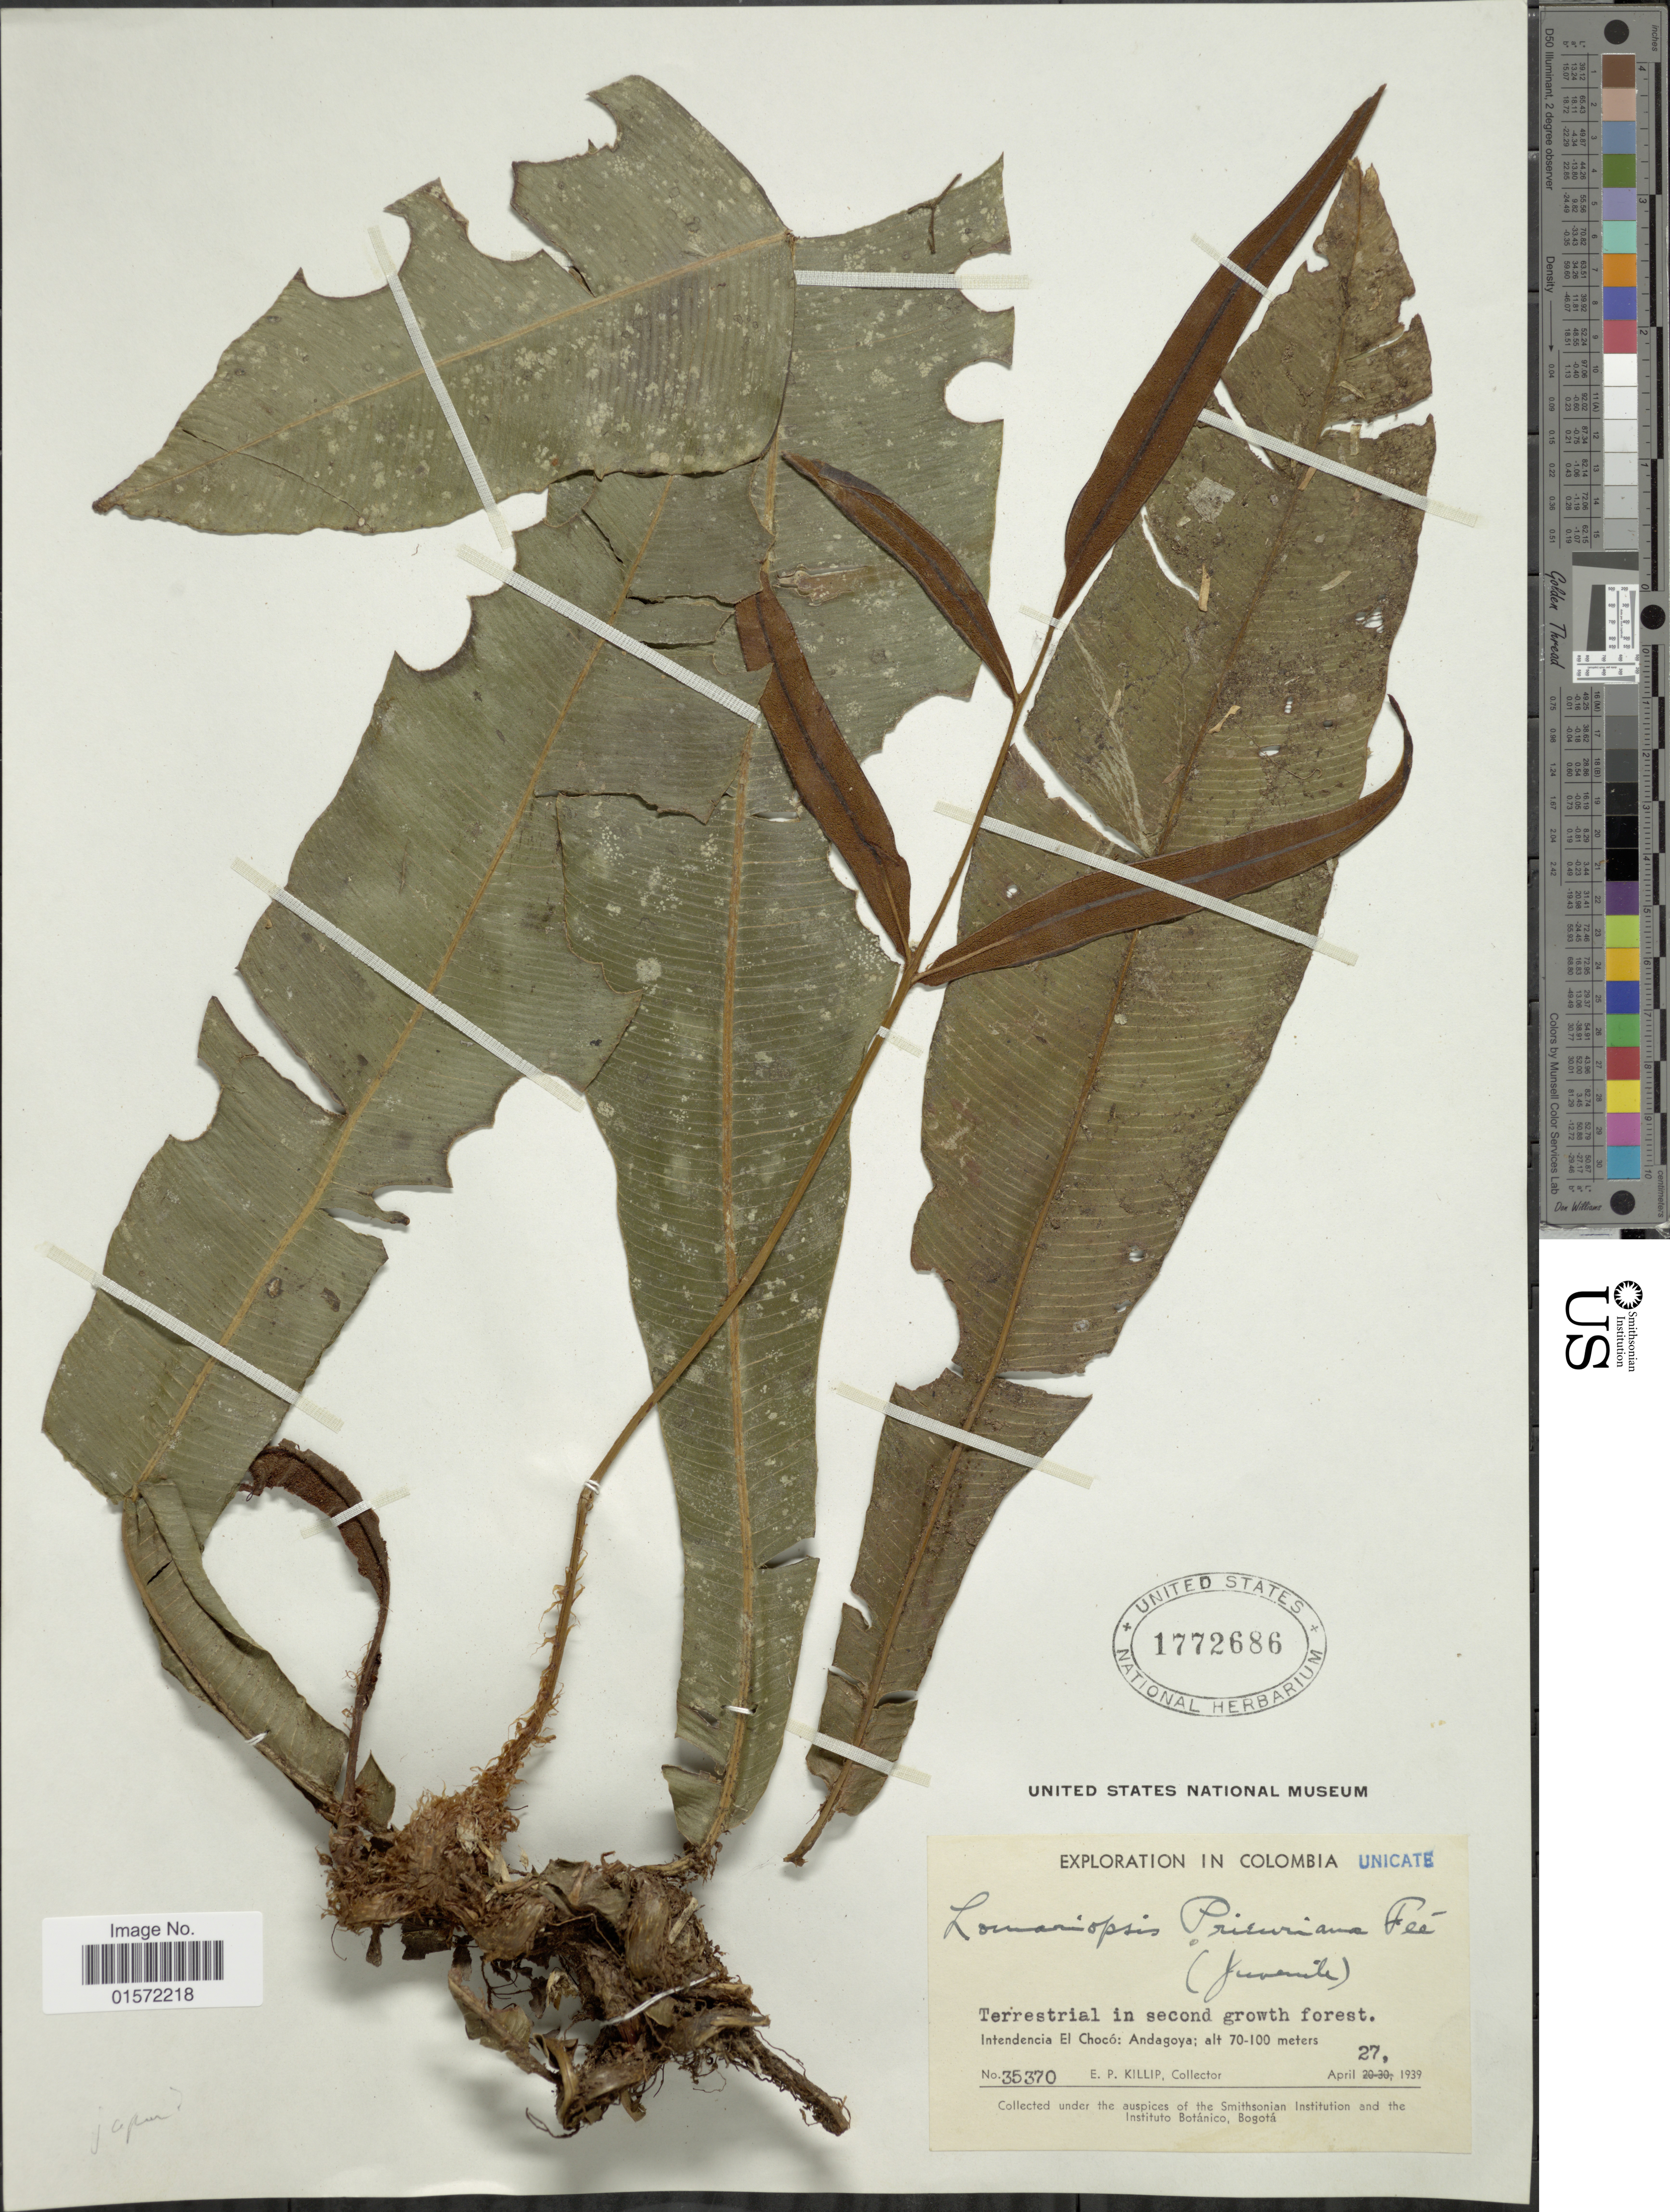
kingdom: Plantae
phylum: Tracheophyta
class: Polypodiopsida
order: Polypodiales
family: Lomariopsidaceae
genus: Lomariopsis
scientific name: Lomariopsis prieuriana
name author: Fée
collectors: E. P. Killip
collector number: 35370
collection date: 1939-04-27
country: Colombia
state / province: Chocó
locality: Intendencia El Chocó: Andagoya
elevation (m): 70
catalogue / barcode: US 1772686